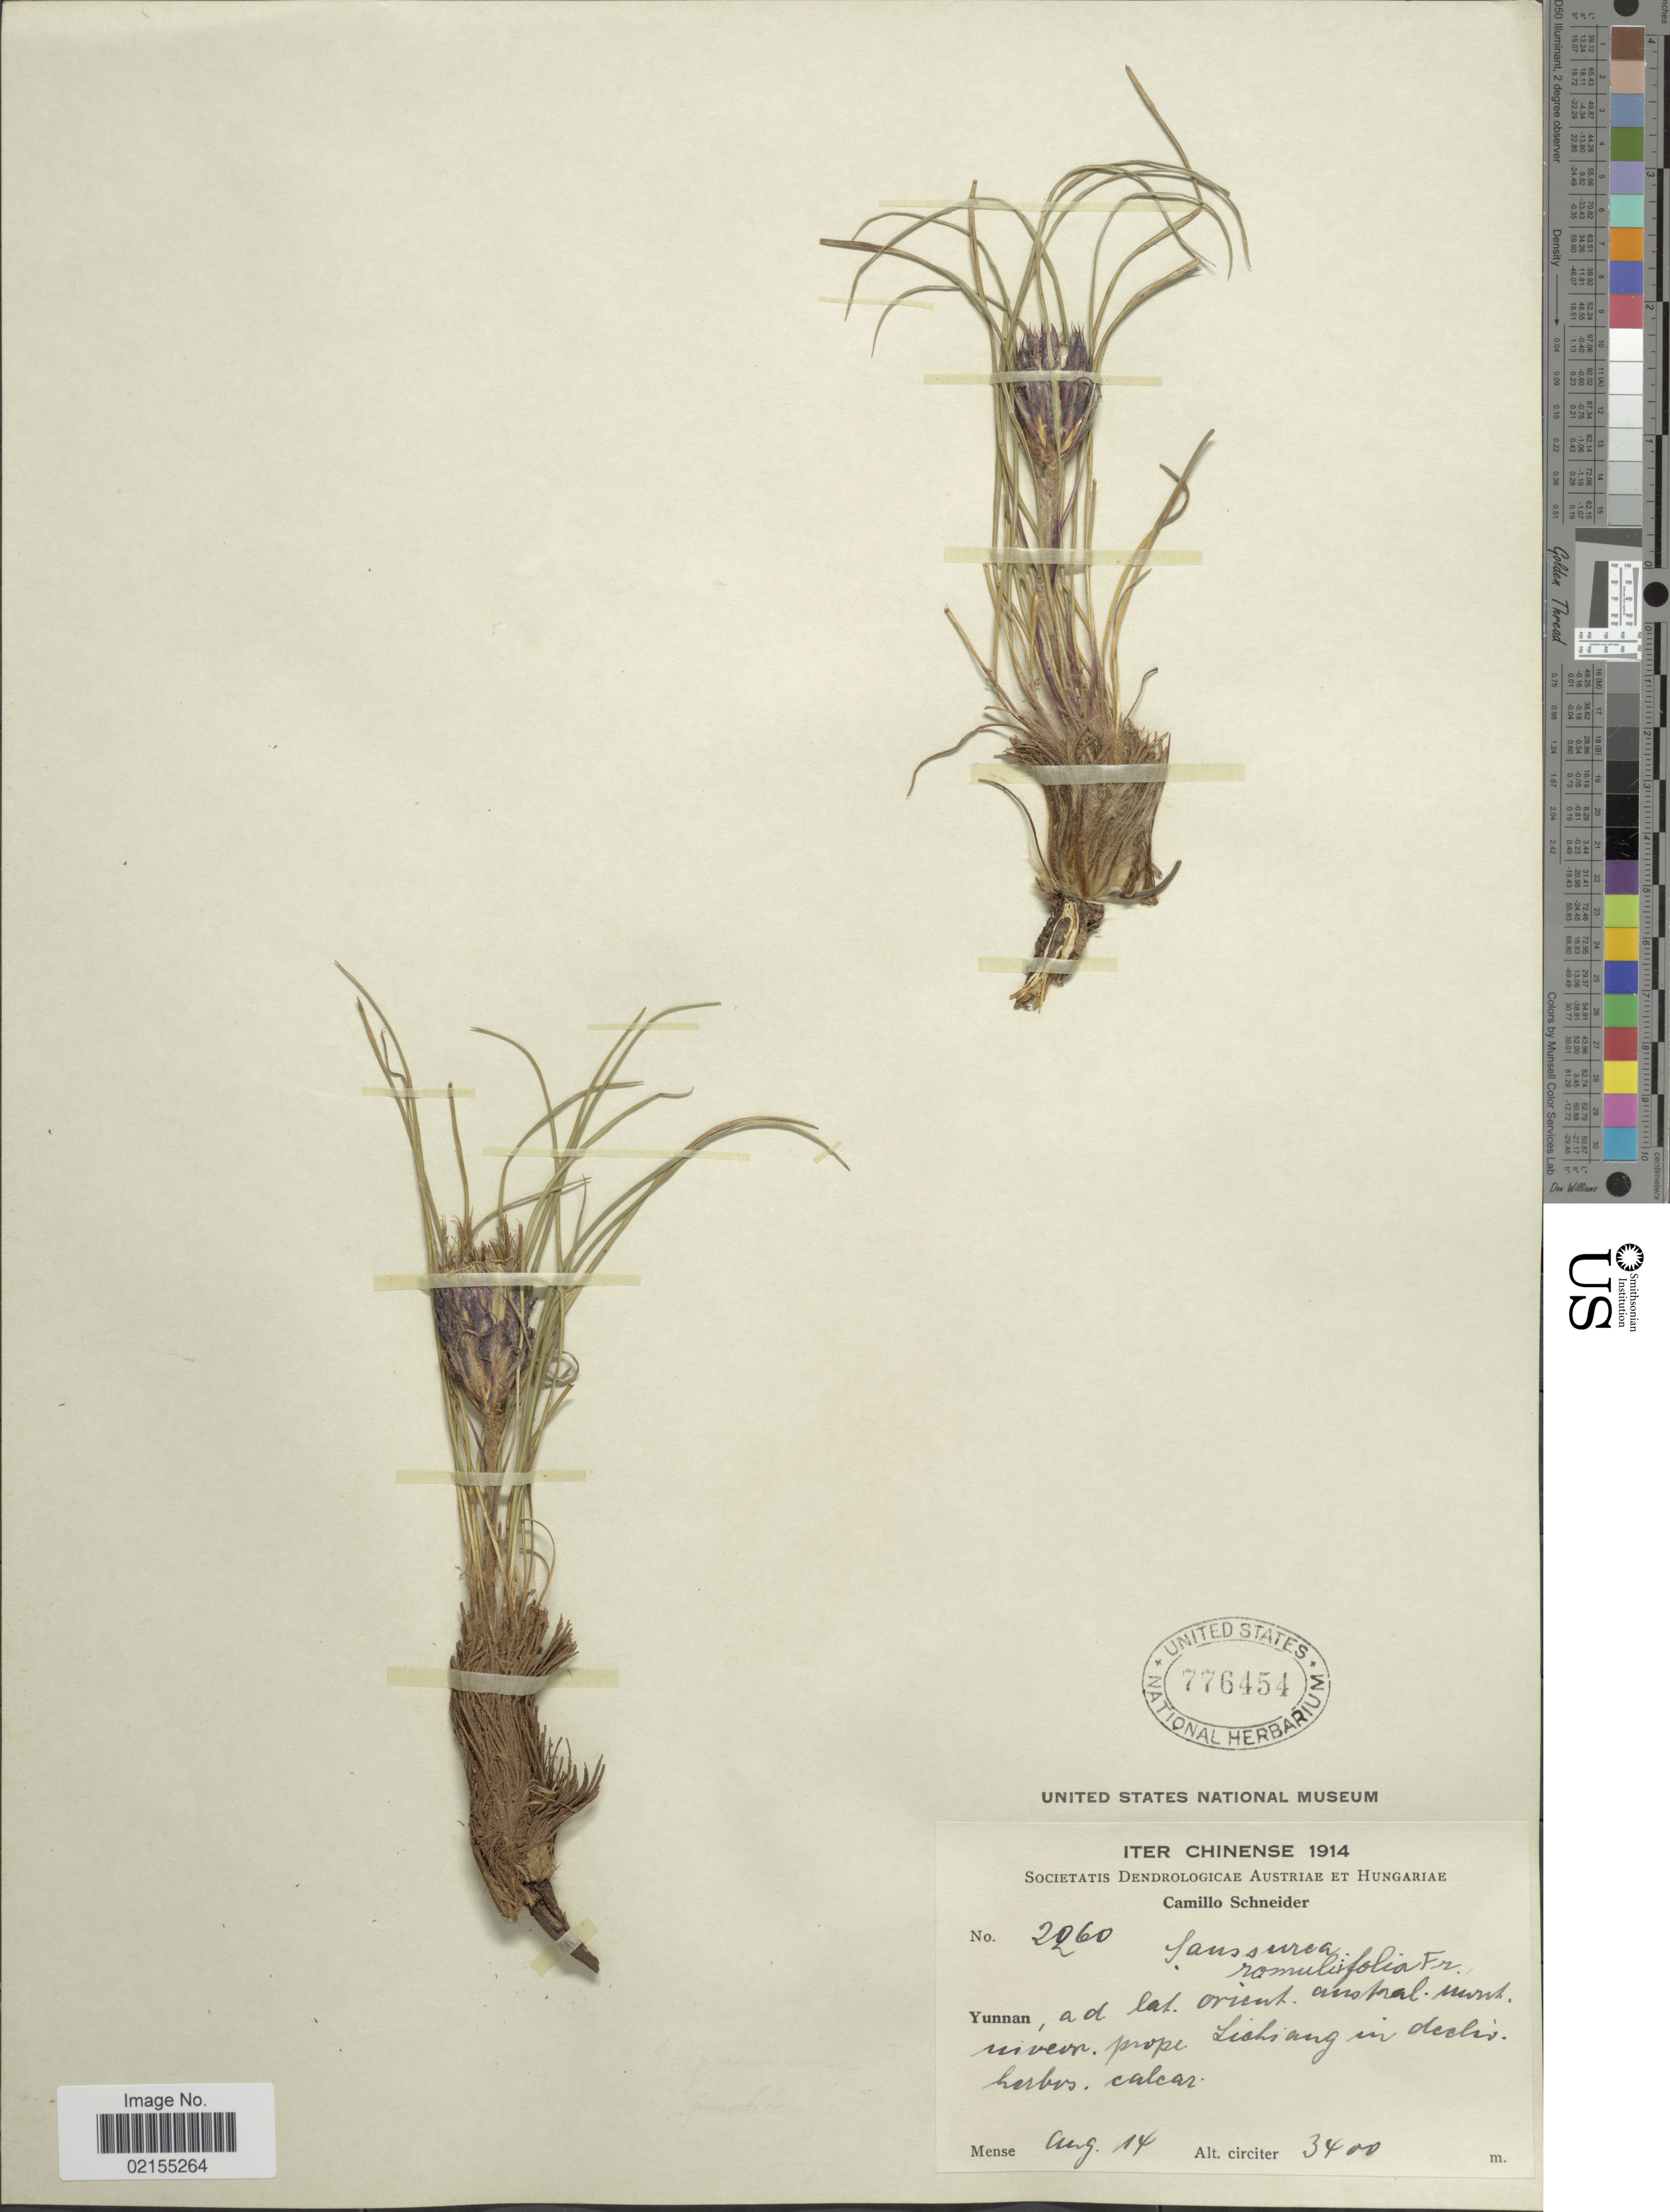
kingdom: Plantae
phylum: Tracheophyta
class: Magnoliopsida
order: Asterales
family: Asteraceae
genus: Saussurea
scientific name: Saussurea romuleifolia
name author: Franch.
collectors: C. K. Schneider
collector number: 2260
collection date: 1914-08-14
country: China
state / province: Yunnan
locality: Iter Chinense, Yunnan, ad lat. orient. austral. mont., univer, prope Lichiang in declivis herbos calcar. [interpreted]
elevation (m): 3400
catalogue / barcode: US 776454